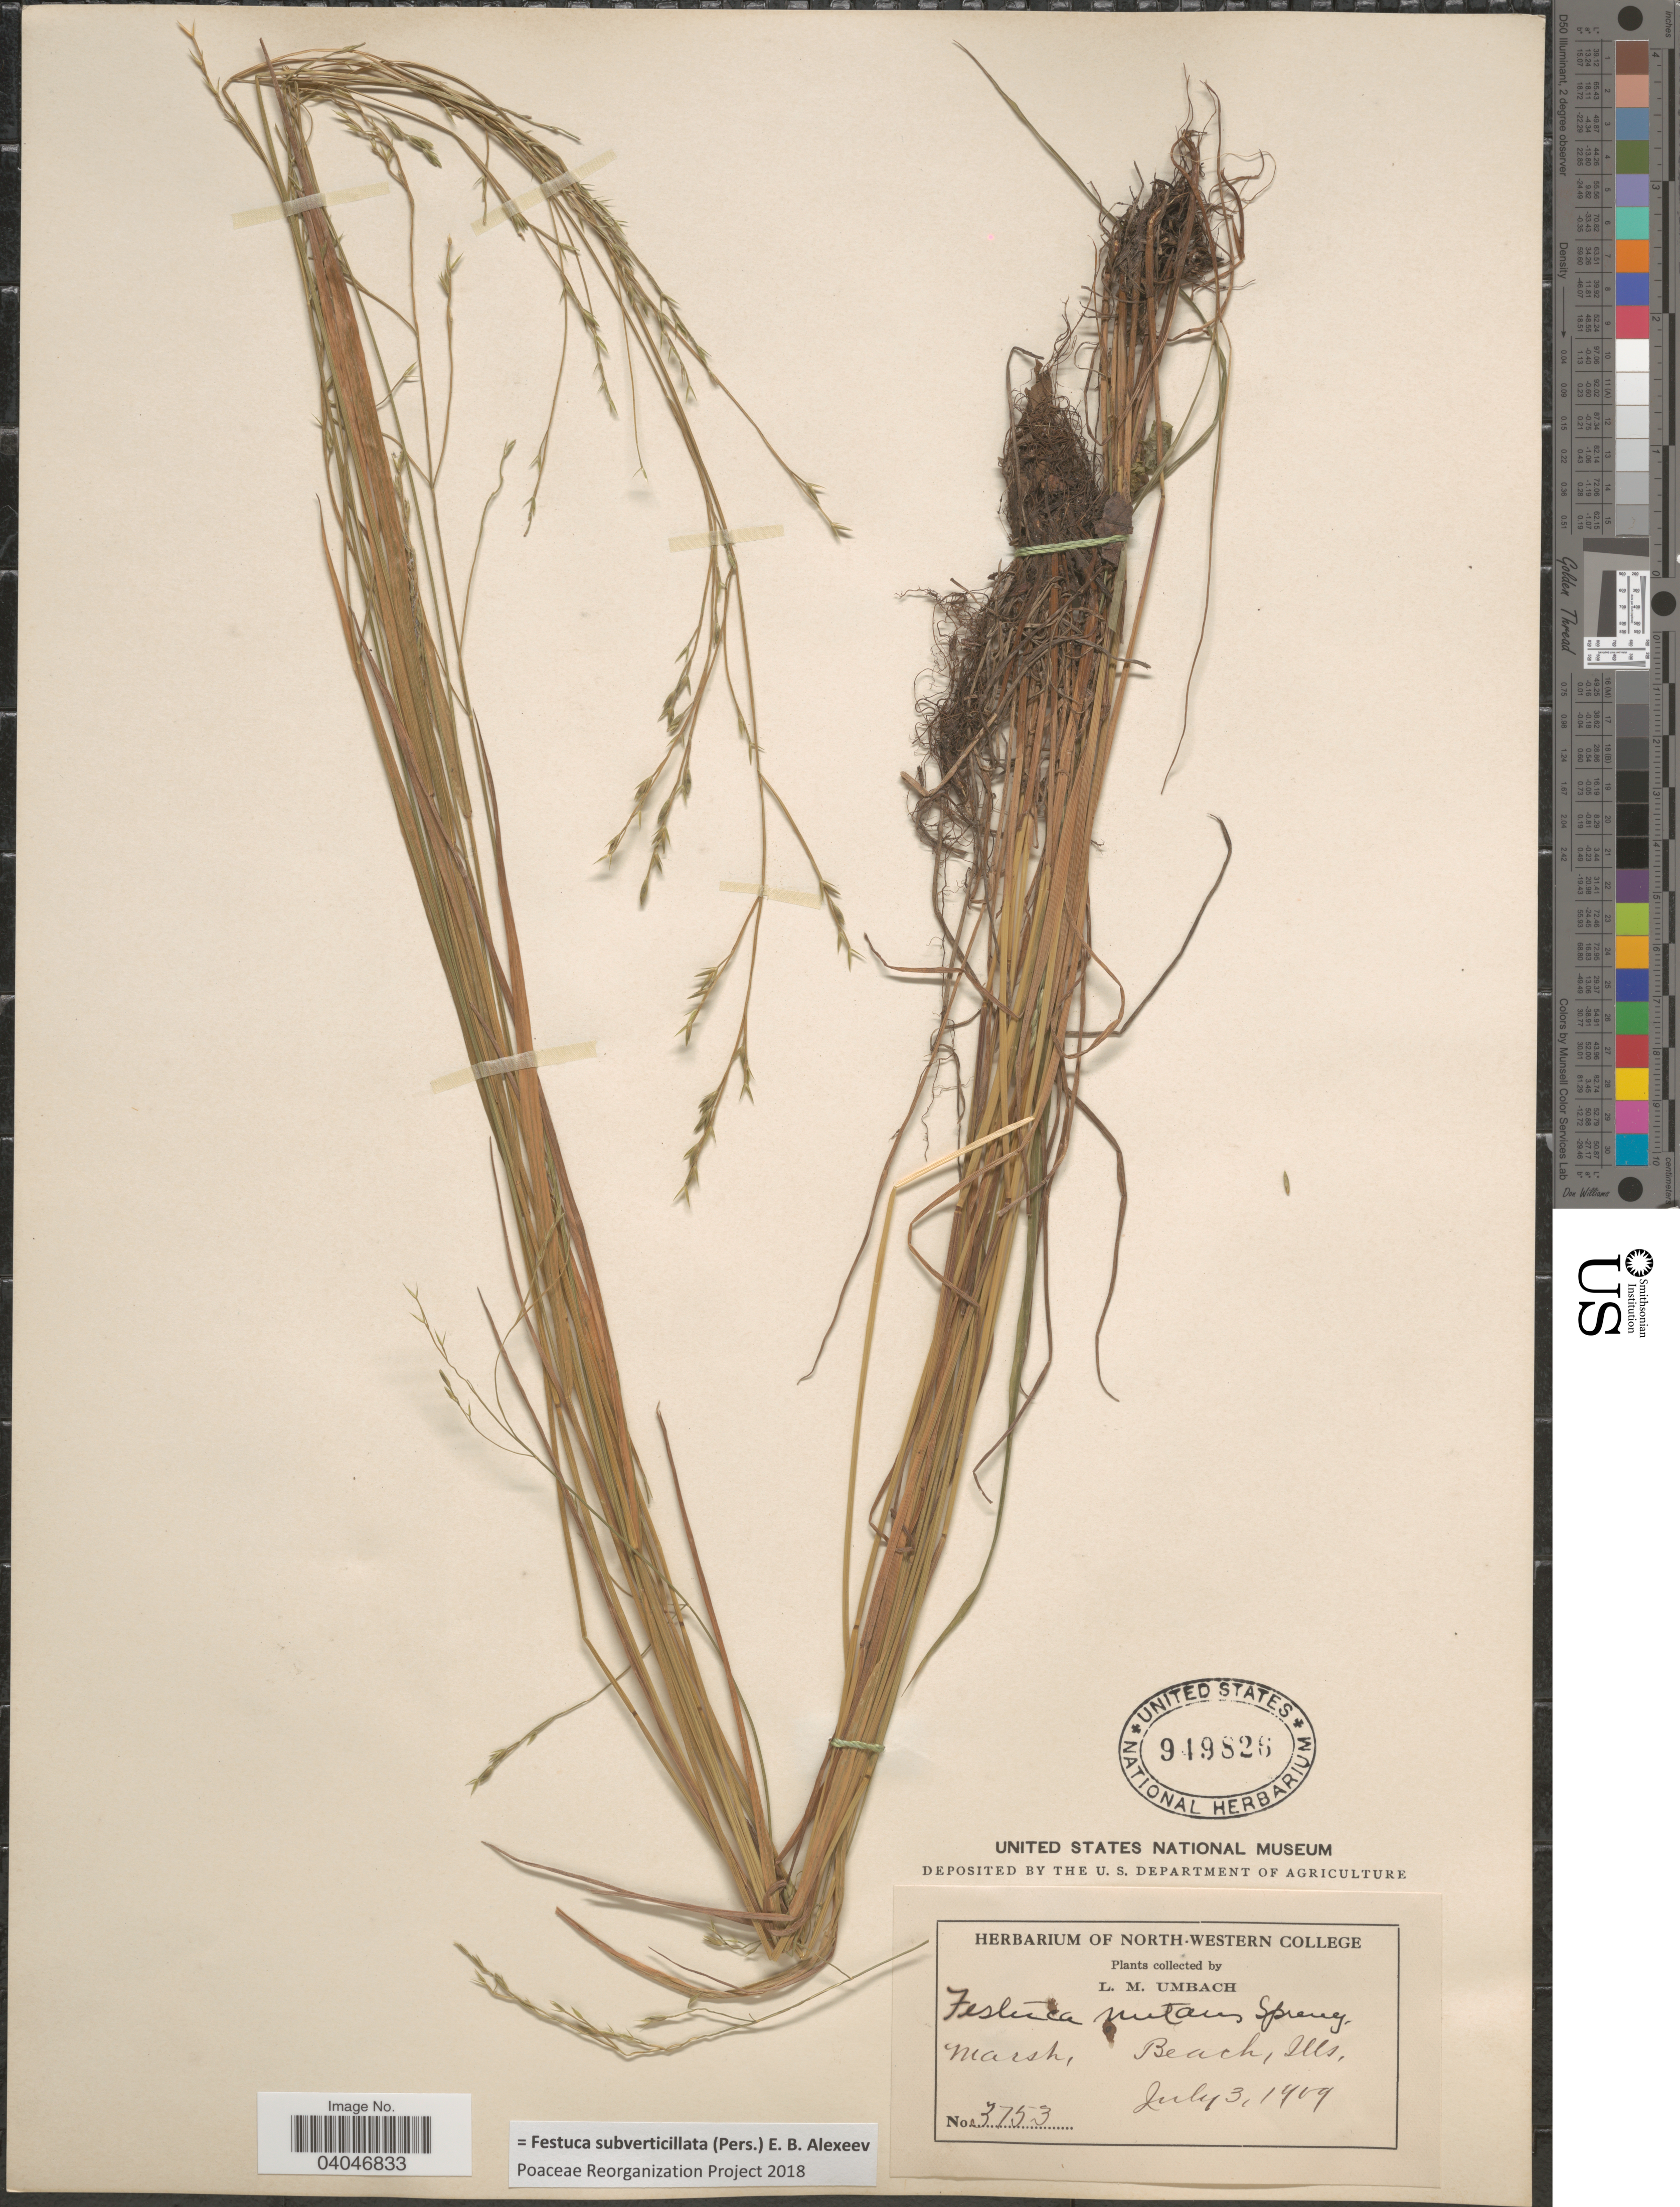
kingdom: Plantae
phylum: Tracheophyta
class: Liliopsida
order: Poales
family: Poaceae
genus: Festuca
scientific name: Festuca subverticillata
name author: (Pers.) E.B. Alexeev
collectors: L. M. Umbach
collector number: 3753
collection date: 1909-07-03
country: United States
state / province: Illinois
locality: Beach.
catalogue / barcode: US 949826